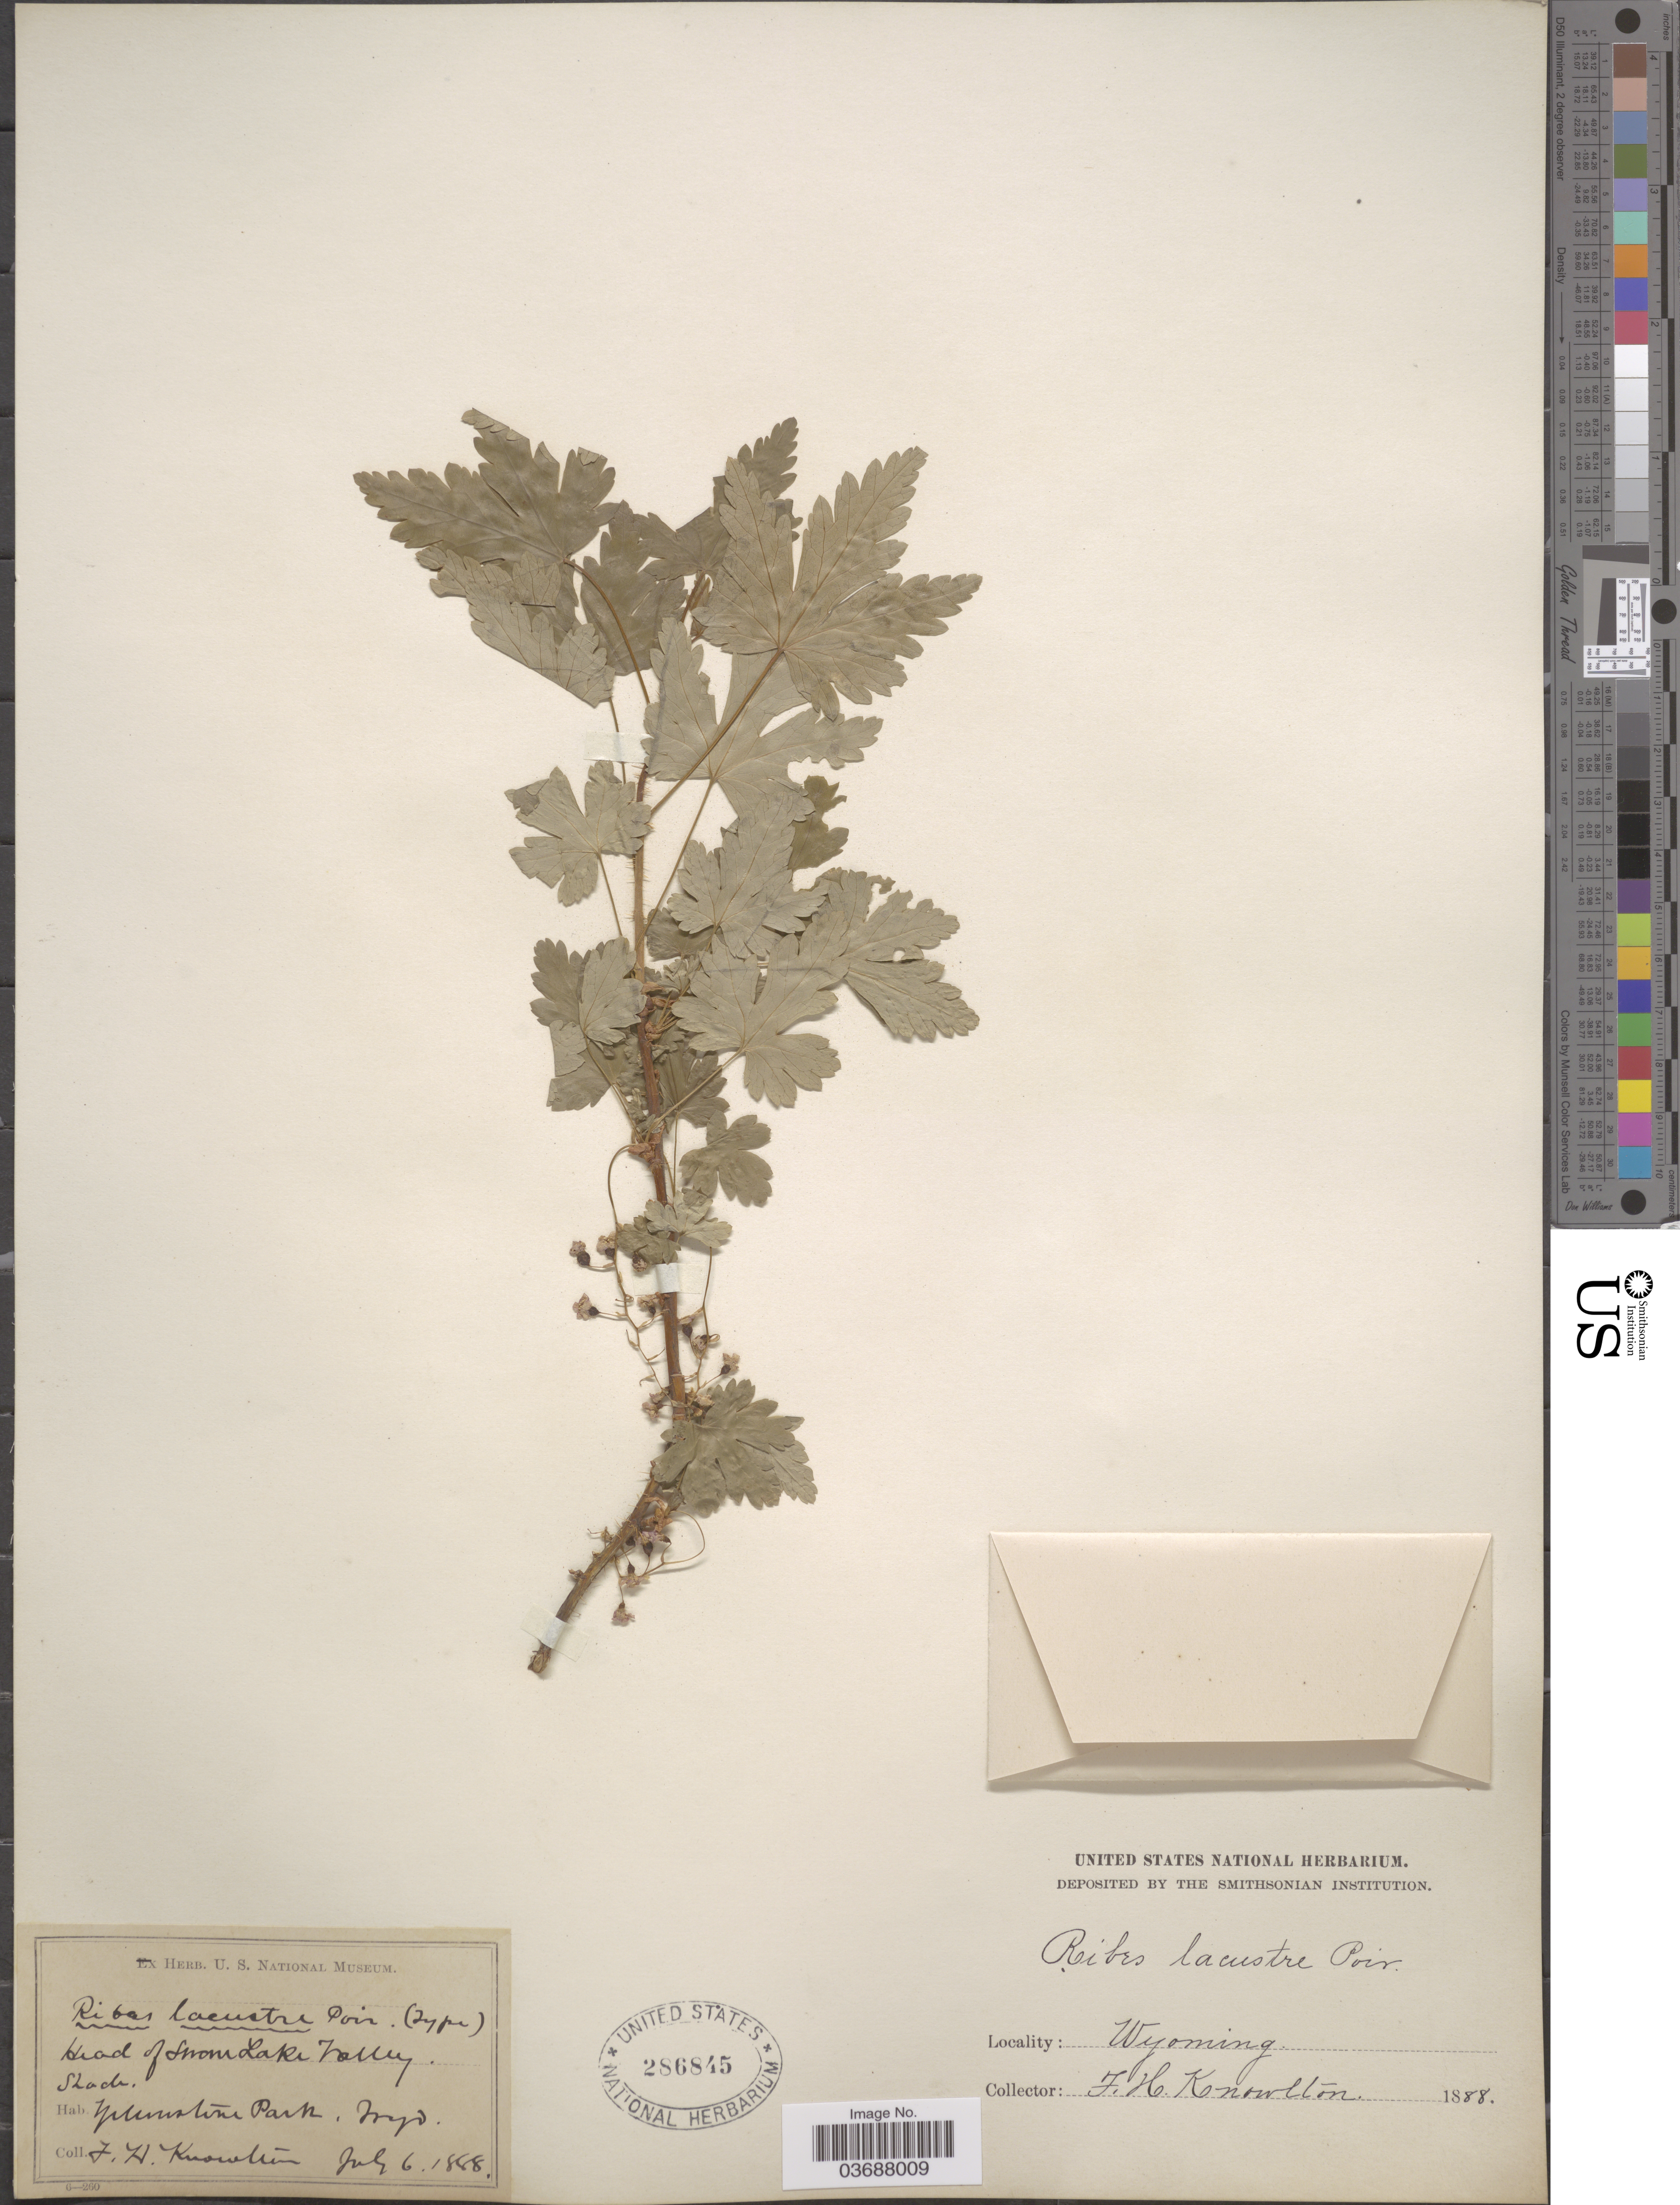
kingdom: Plantae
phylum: Tracheophyta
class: Magnoliopsida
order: Saxifragales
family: Grossulariaceae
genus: Ribes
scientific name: Ribes lacustre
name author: (Pers.) Poir.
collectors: F. H. Knowlton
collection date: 1888-07-06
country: United States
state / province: Wyoming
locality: Head of Snow* Lake Valley. Yellowstone Park.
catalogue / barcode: US 286845